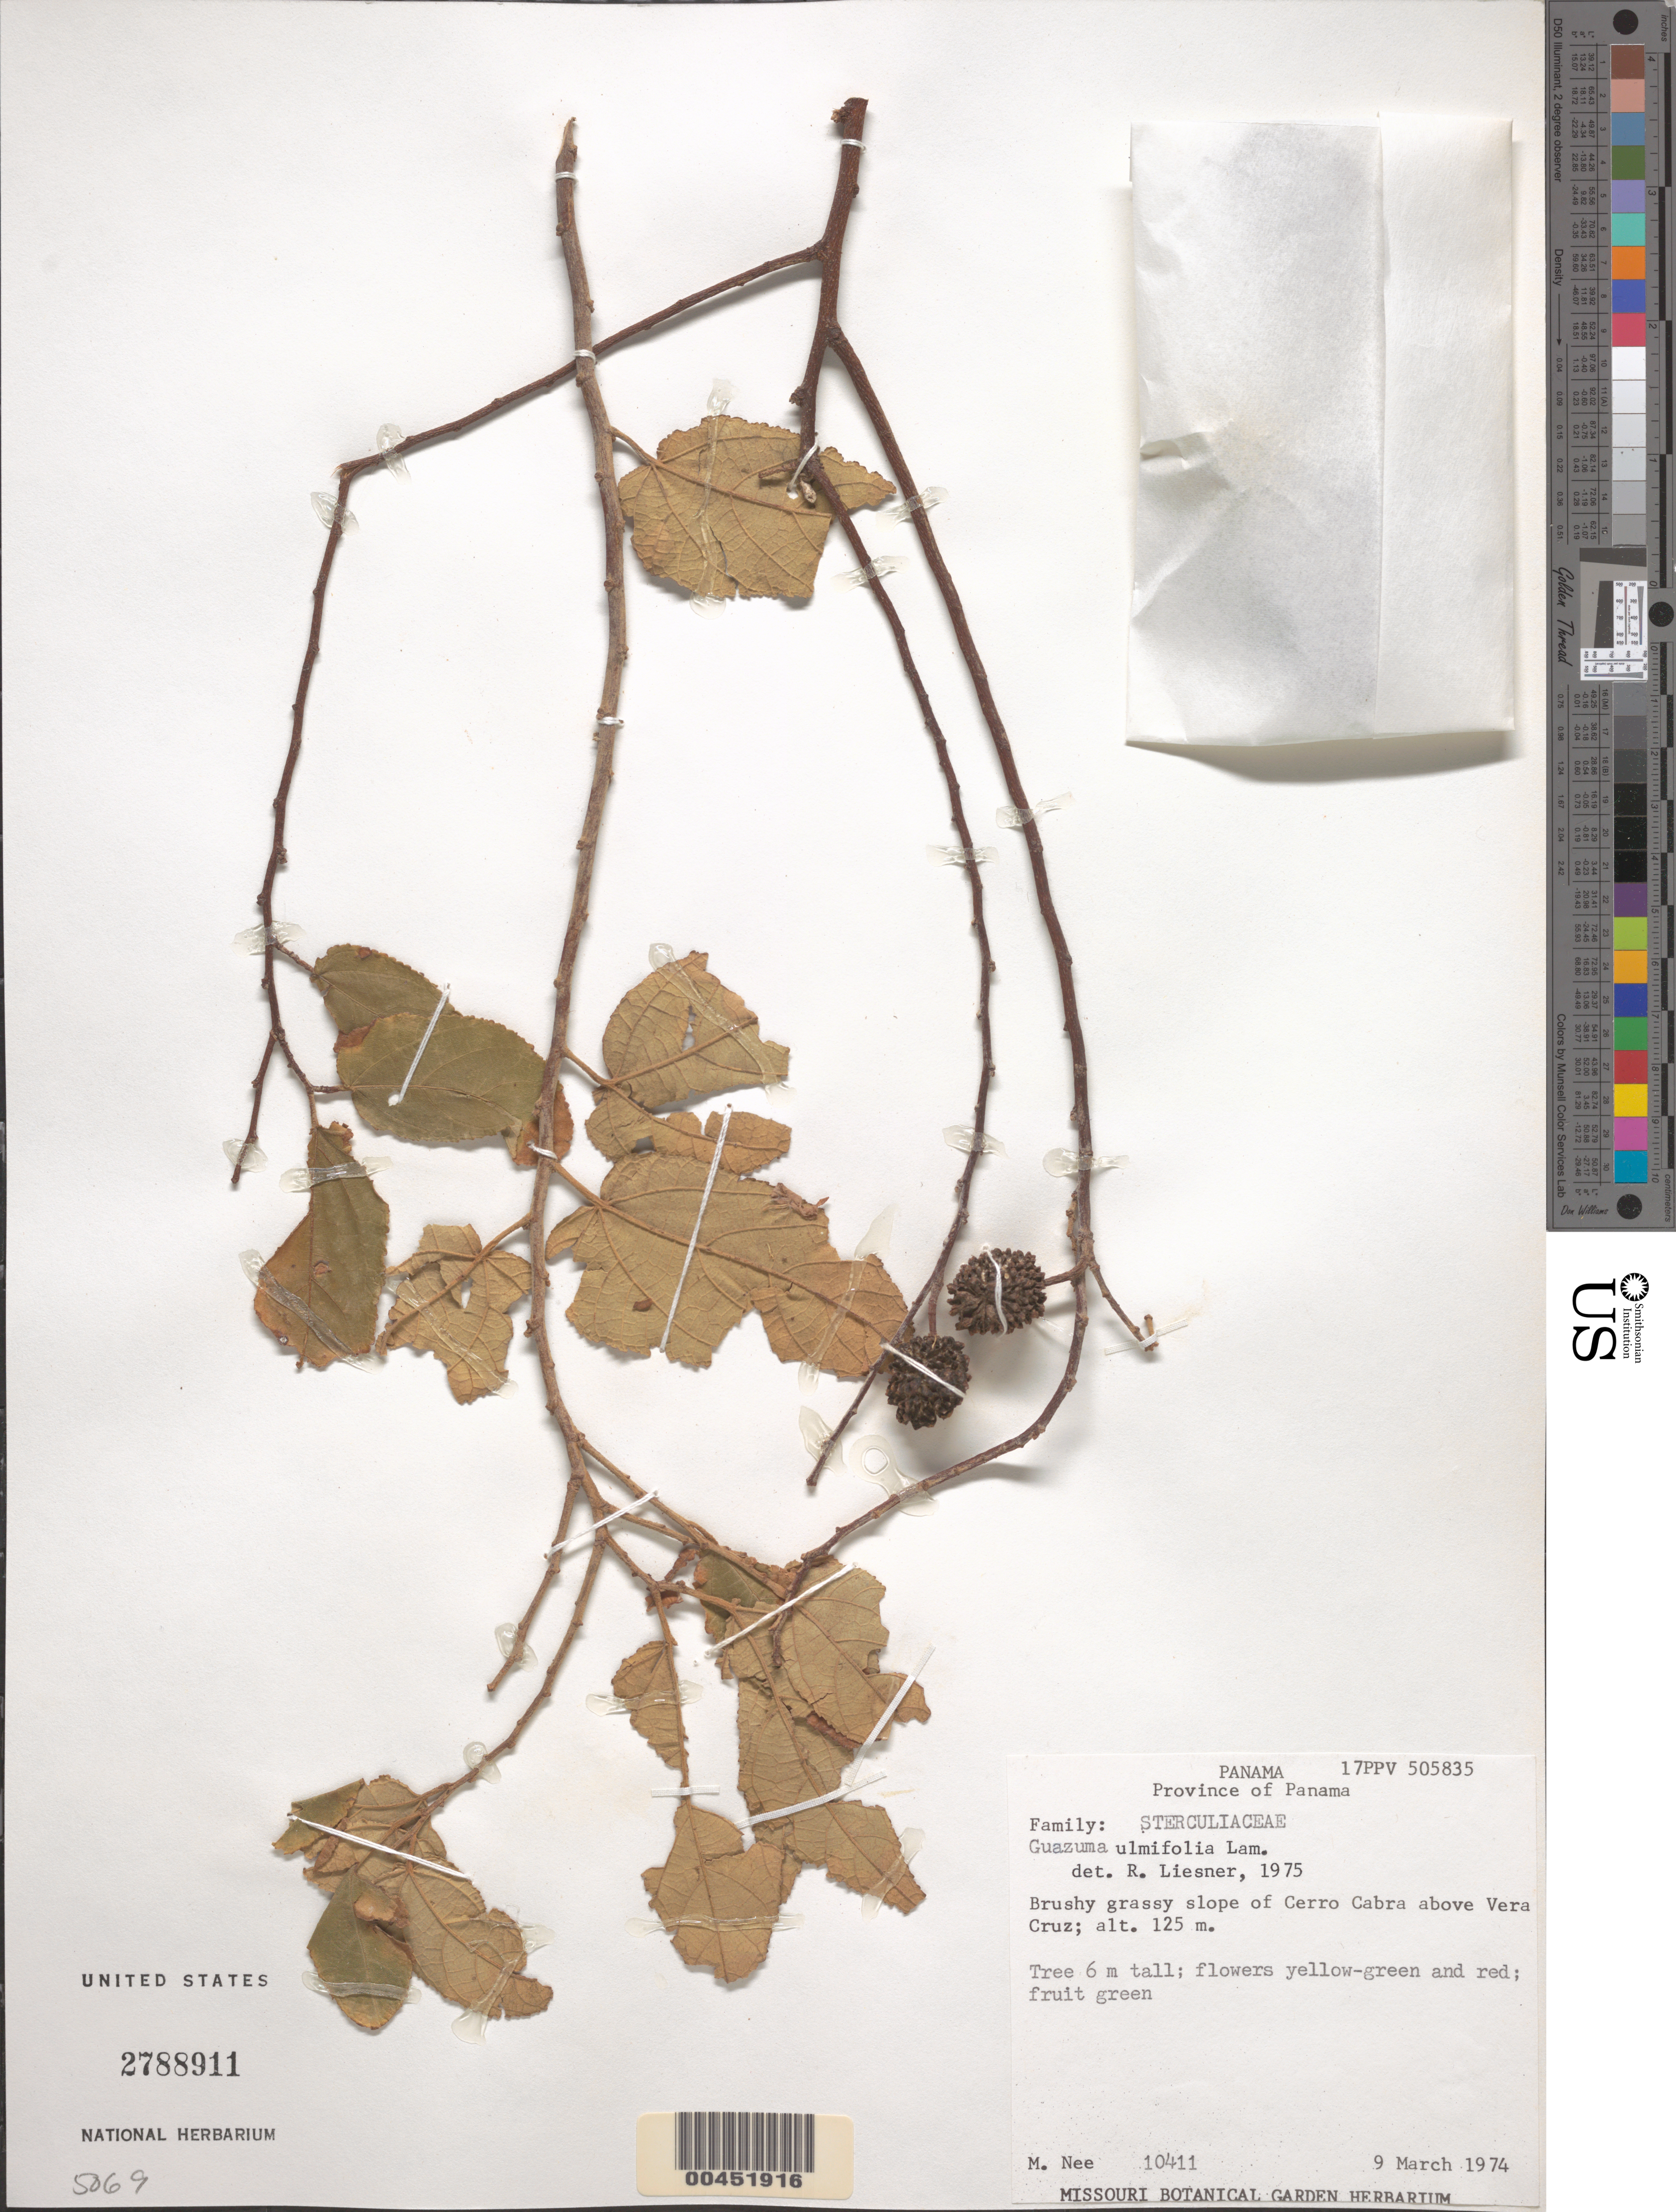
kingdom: Plantae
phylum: Tracheophyta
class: Magnoliopsida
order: Malvales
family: Malvaceae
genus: Guazuma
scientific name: Guazuma ulmifolia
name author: Lam.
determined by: Liesner, R. L.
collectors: M. Nee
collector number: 10411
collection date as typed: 09 Mar 1974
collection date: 1974-03-09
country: Panama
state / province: Panamá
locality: Cerro Cabra above Vera Cruz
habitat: brushy grassy slope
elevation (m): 125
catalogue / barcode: US 2788911